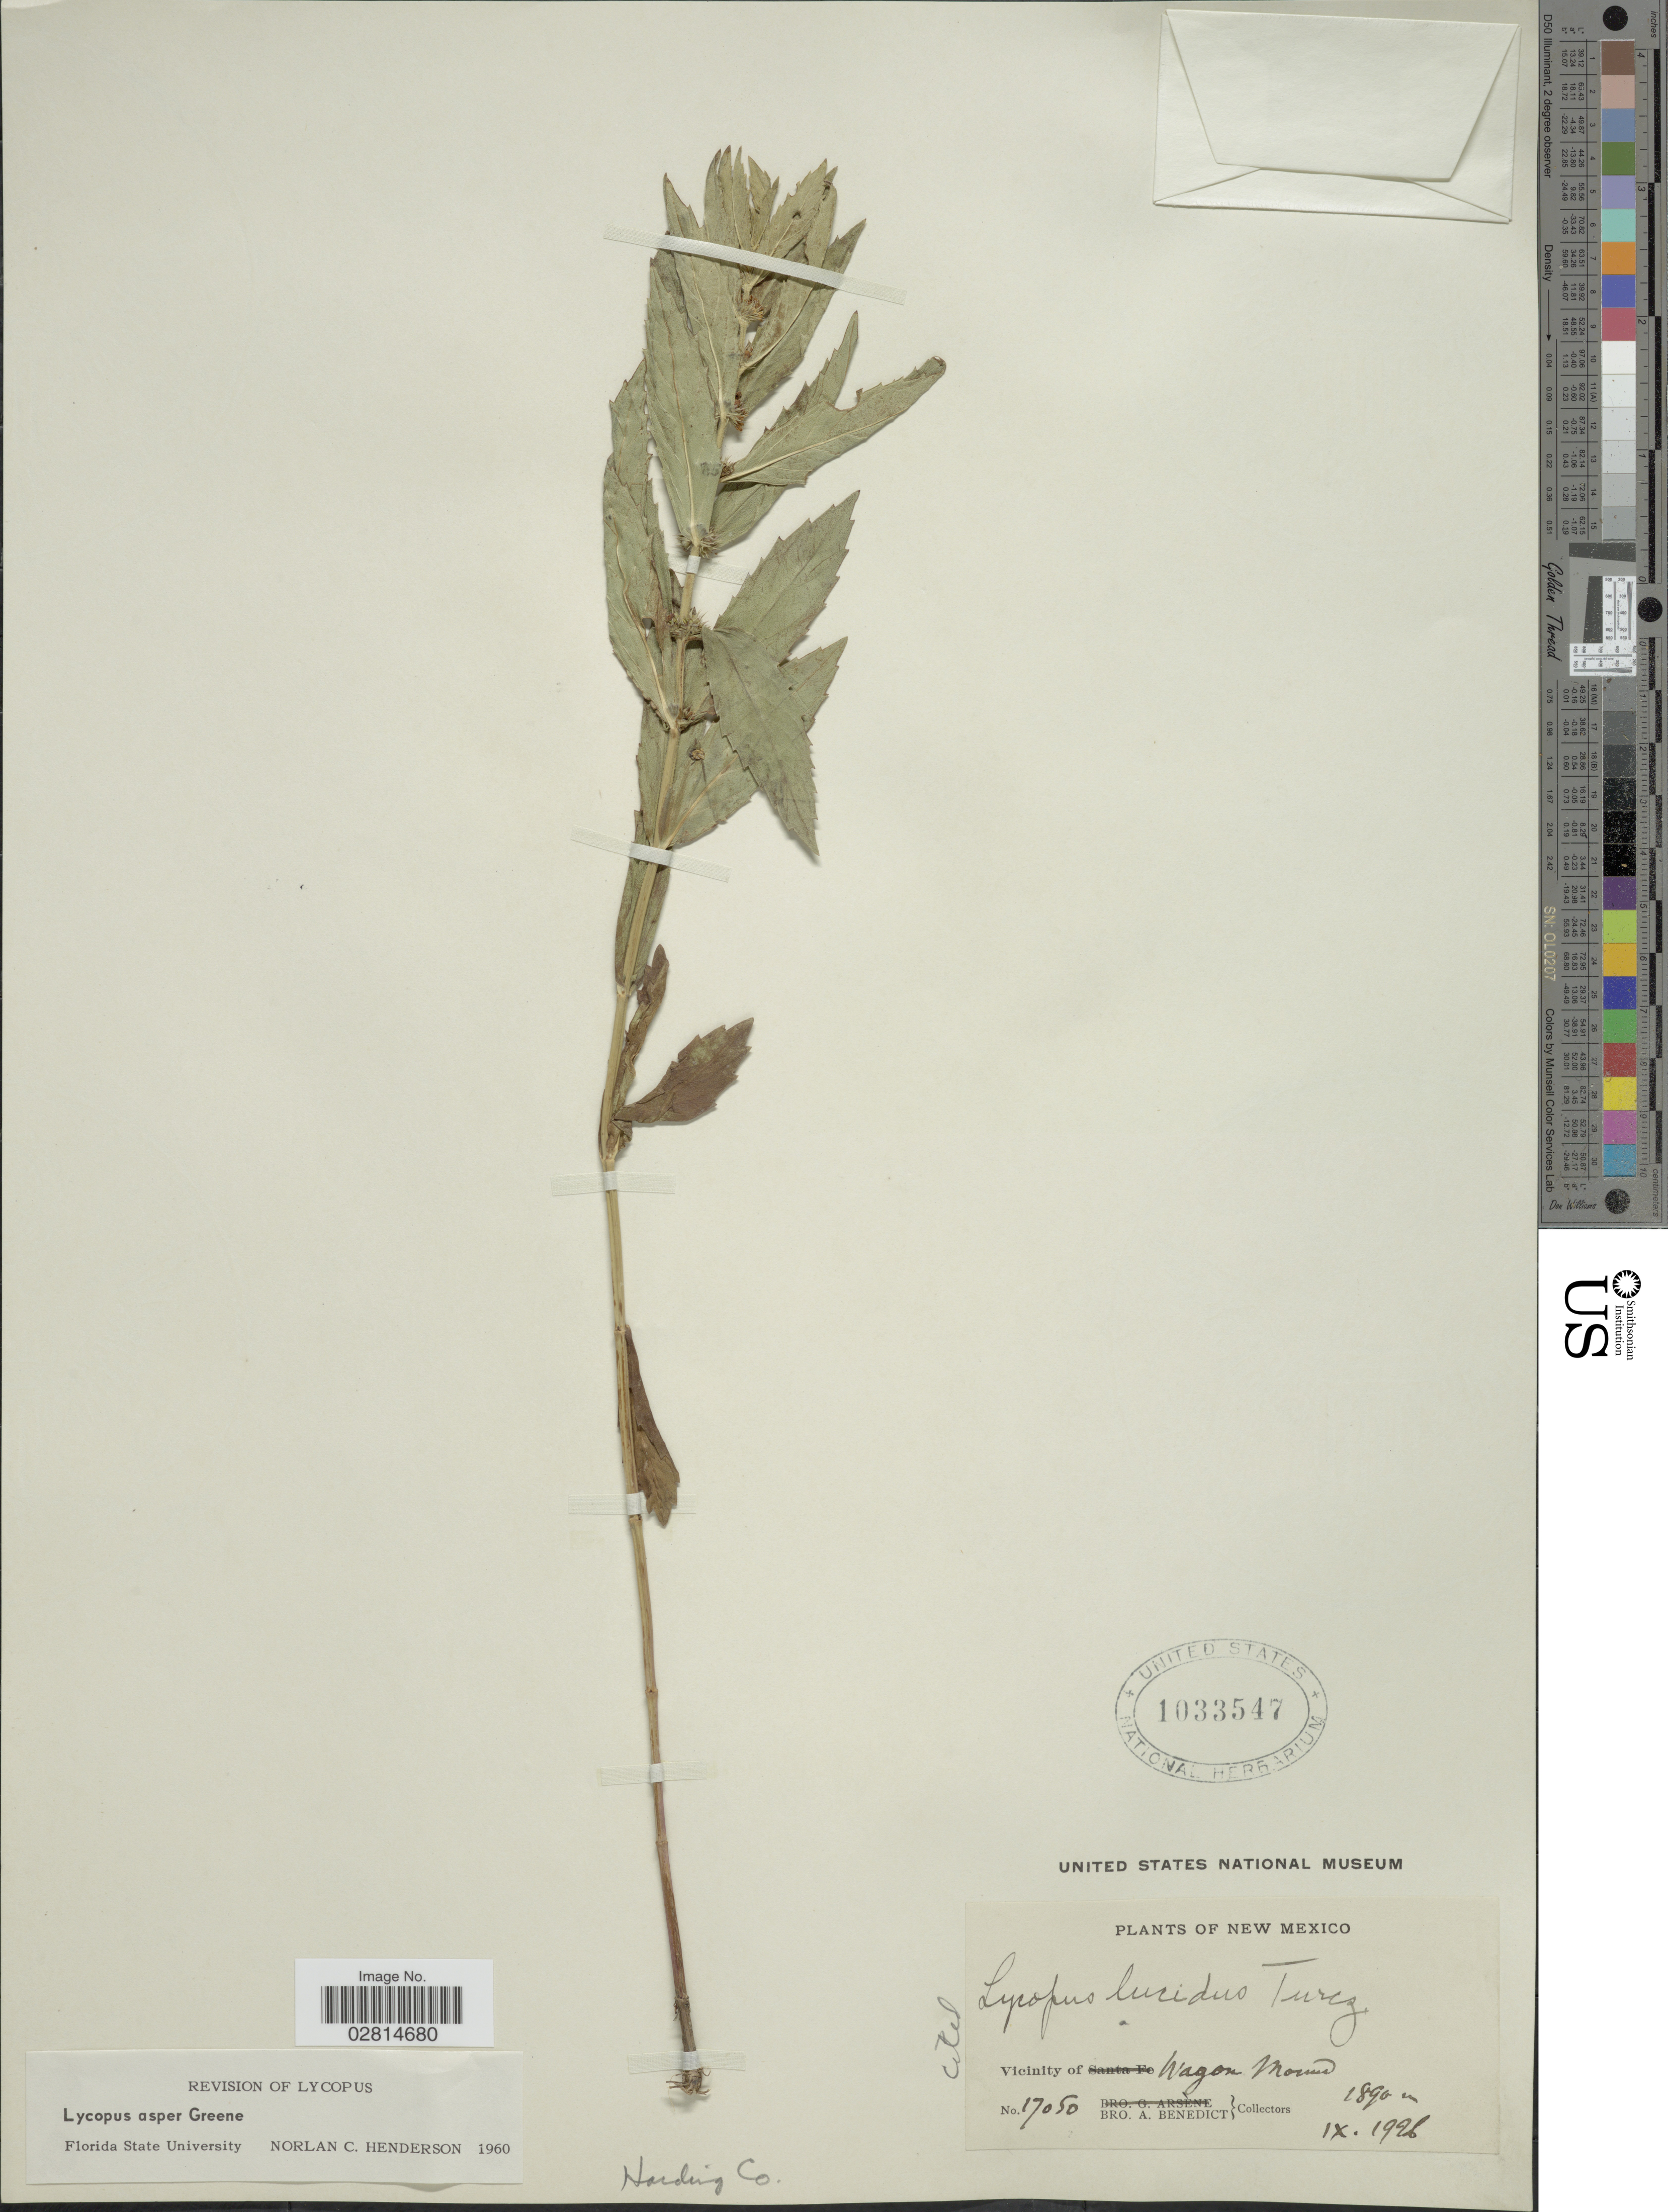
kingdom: Plantae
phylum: Tracheophyta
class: Magnoliopsida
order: Lamiales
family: Lamiaceae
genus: Lycopus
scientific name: Lycopus asper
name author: Greene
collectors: Bro. A. Benedict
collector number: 17050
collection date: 1926-09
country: United States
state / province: New Mexico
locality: Vicinity of Wagon Mound. Harding Co.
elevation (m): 1890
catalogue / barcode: US 1033547